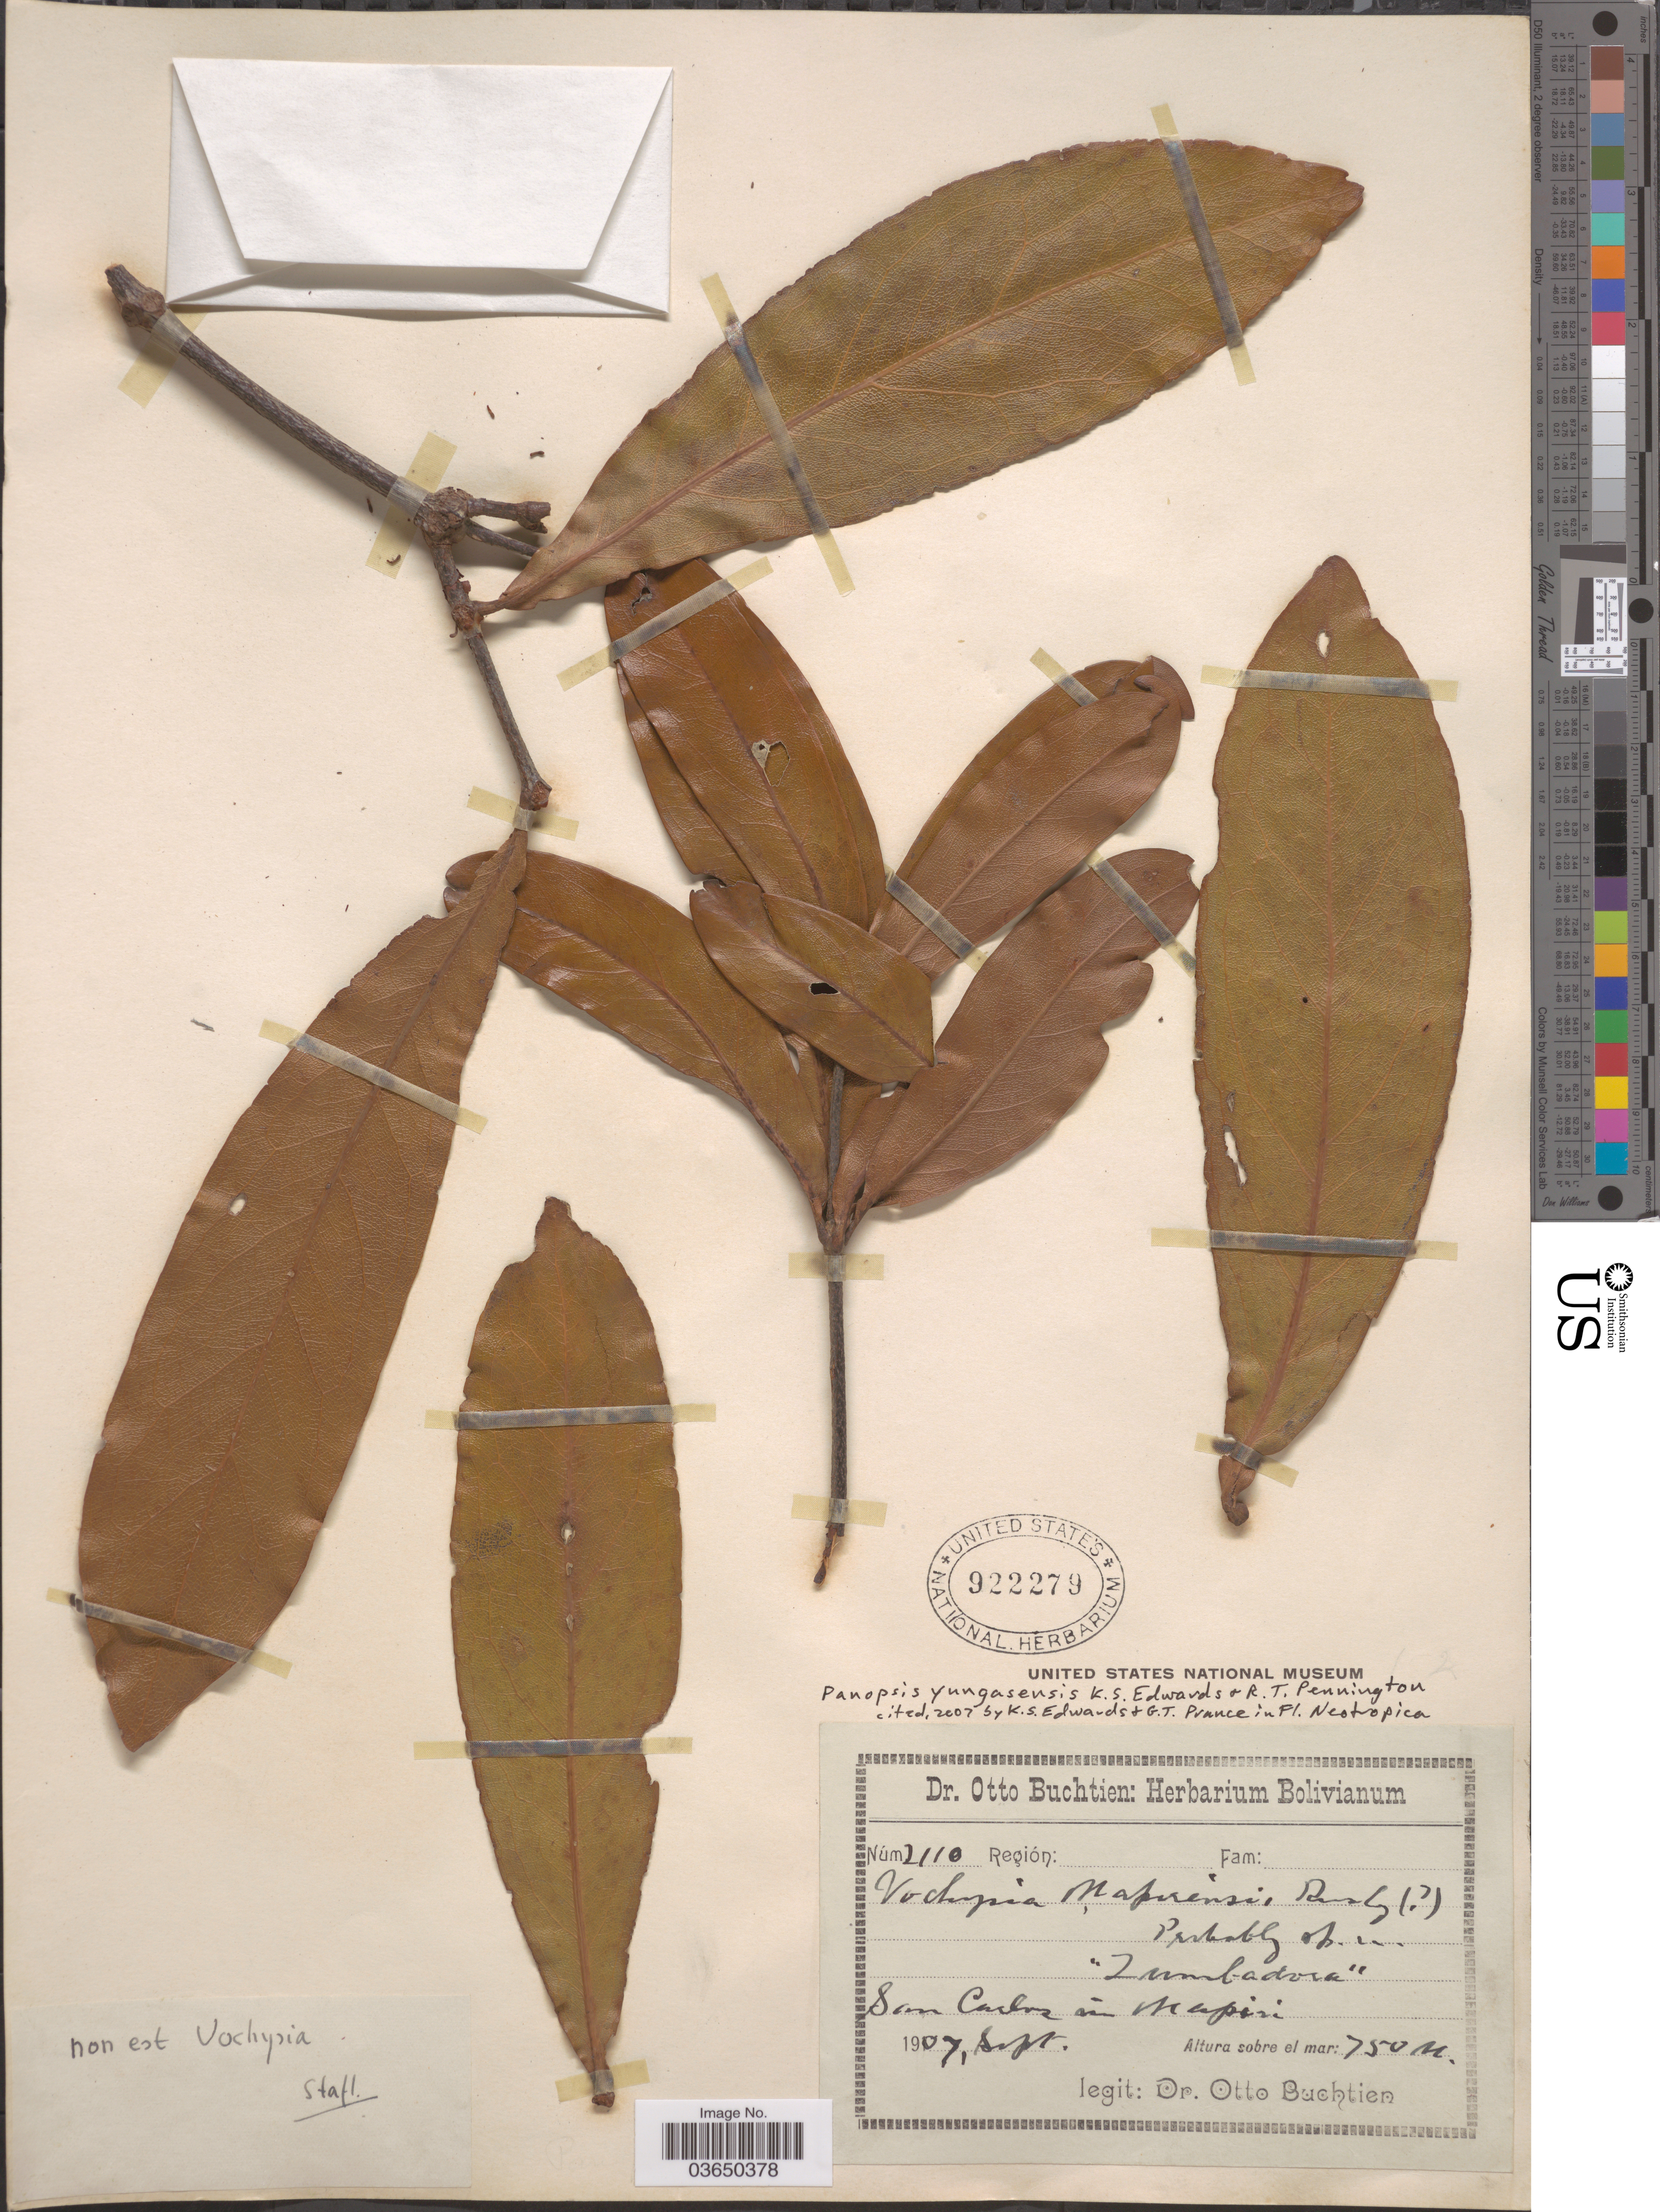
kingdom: Plantae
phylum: Tracheophyta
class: Magnoliopsida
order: Proteales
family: Proteaceae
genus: Panopsis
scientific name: Panopsis yungasensis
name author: K.S. Edwards & R.T. Penn.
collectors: O. Buchtien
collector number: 2110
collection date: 1907-09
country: Bolivia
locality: San Carlos in Mapiri.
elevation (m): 750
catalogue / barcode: US 922279